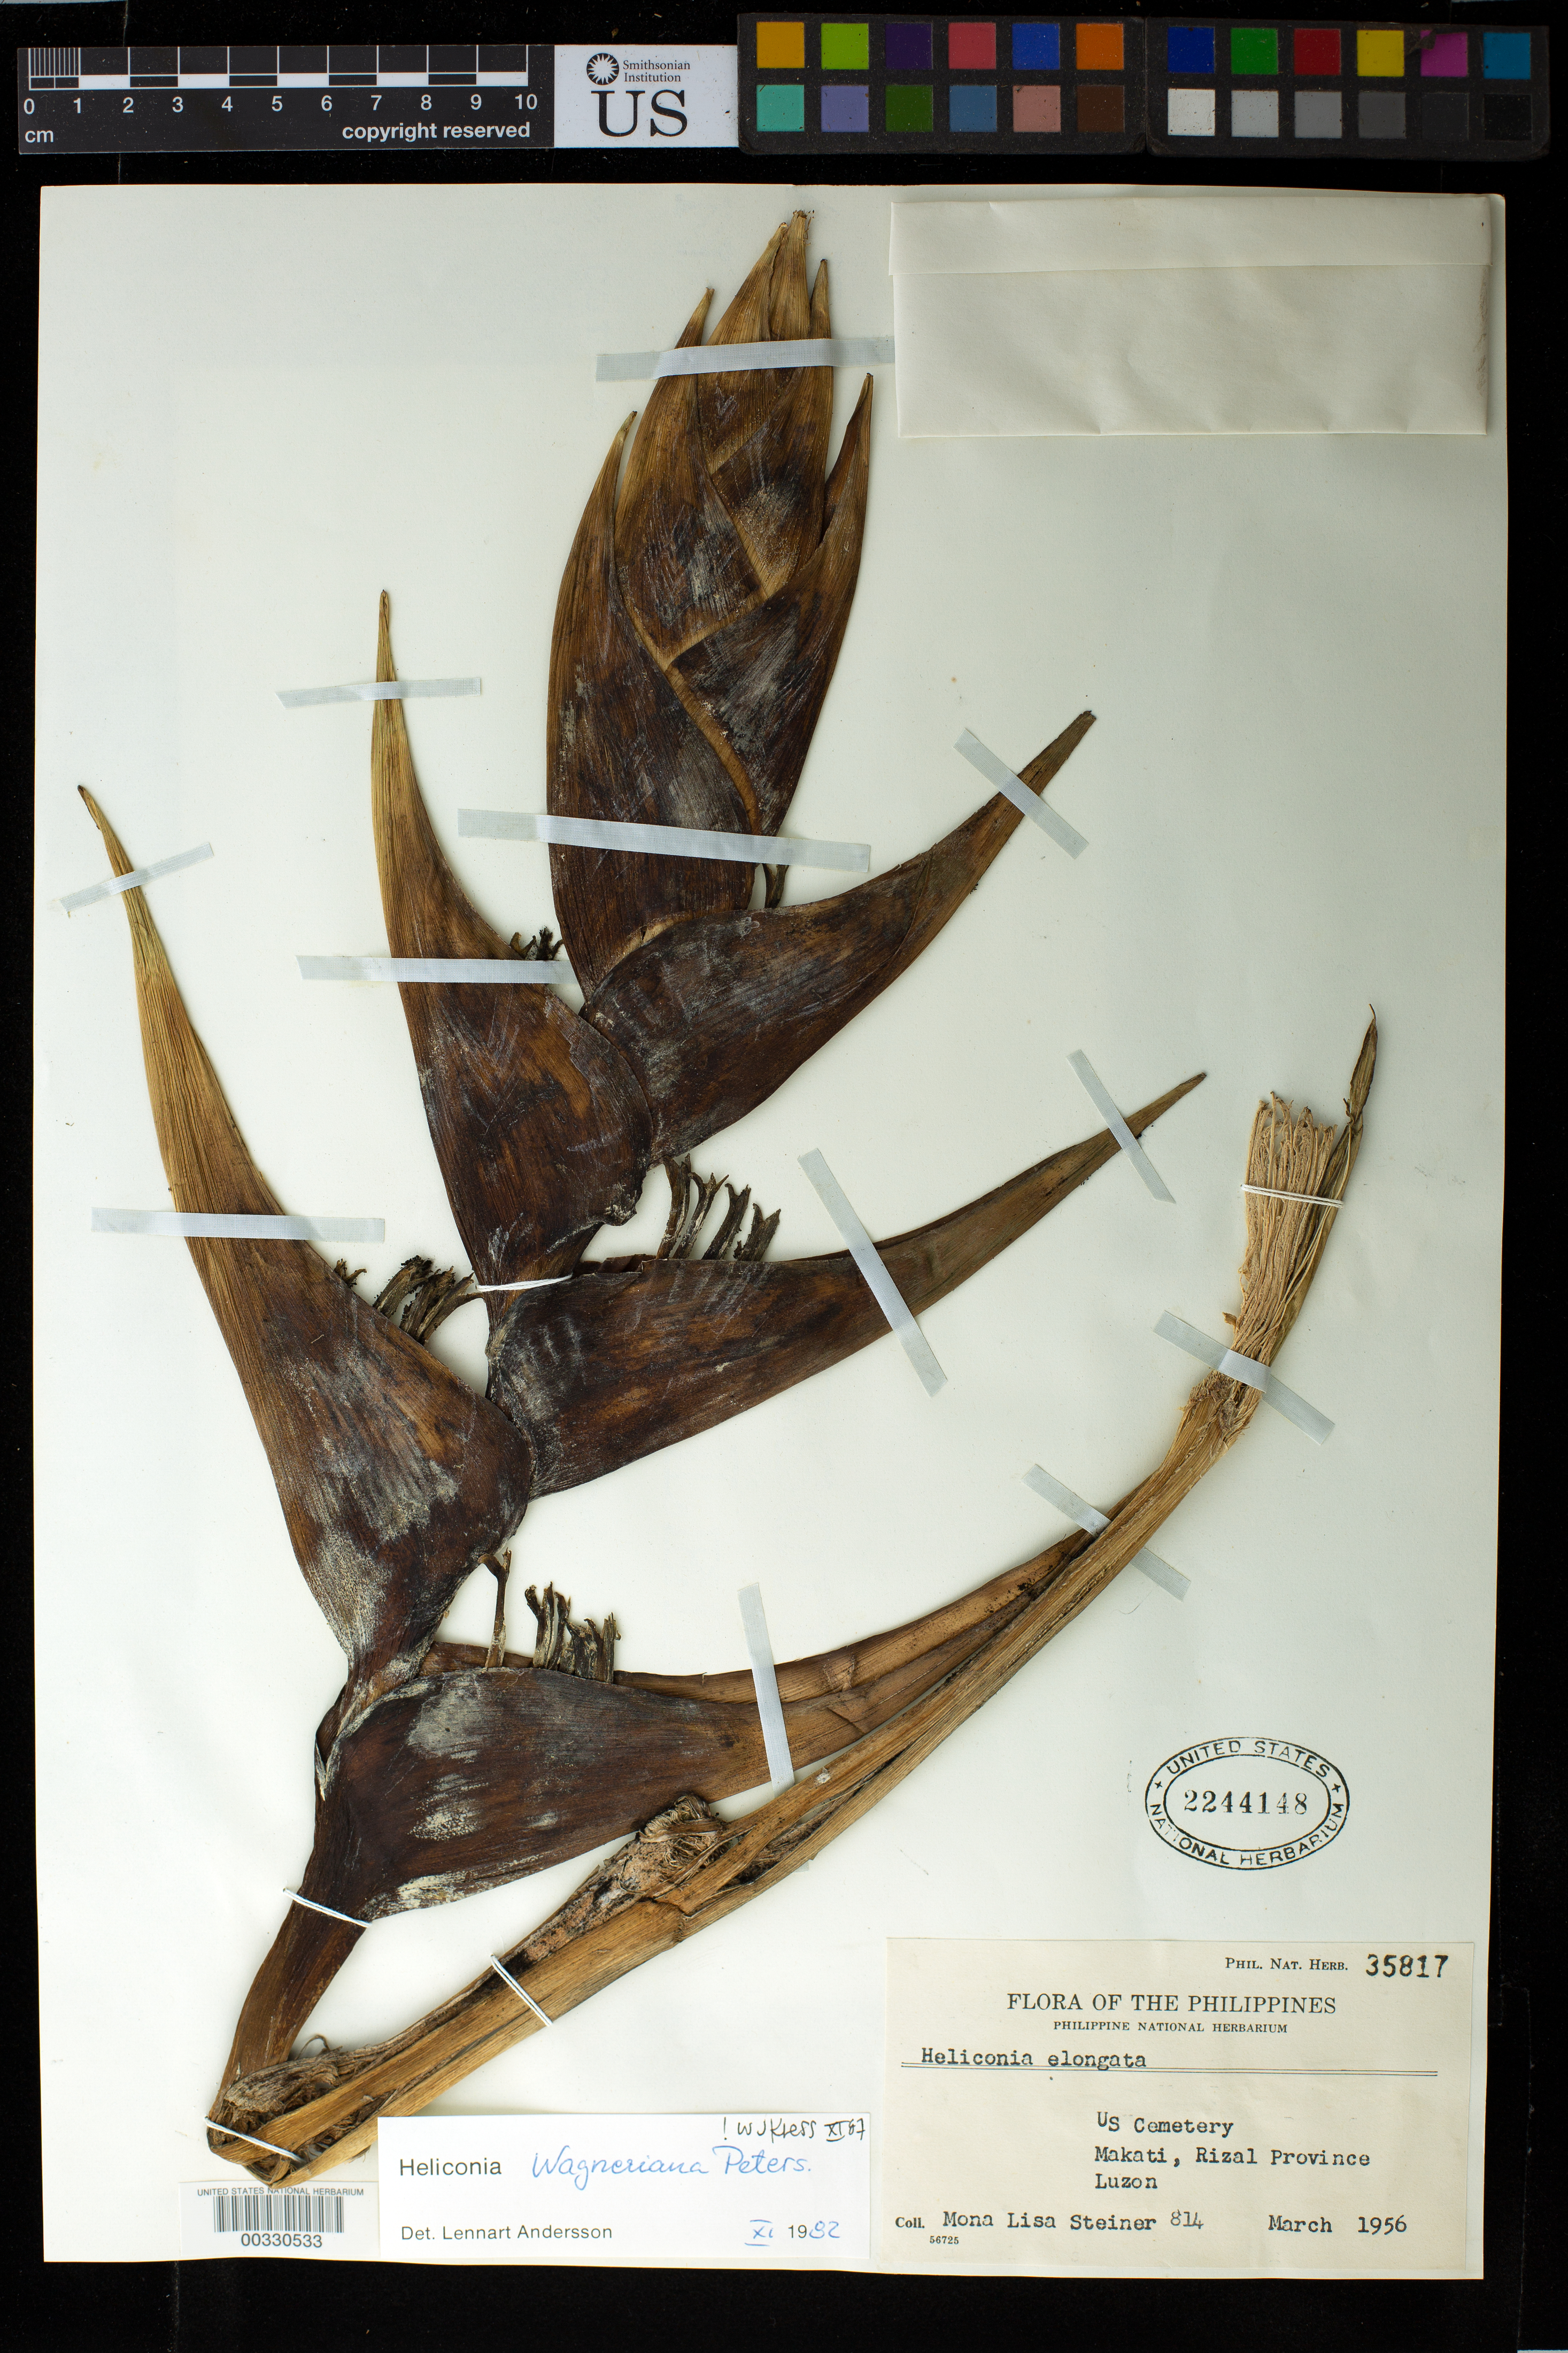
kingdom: Plantae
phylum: Tracheophyta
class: Liliopsida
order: Zingiberales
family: Heliconiaceae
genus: Heliconia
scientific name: Heliconia wagneriana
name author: Petersen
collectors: M. Steiner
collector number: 814 / Phil Nat Herb 35817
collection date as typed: Mar 1956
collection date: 1956-03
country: Philippines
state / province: National Capital Region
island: Luzon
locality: Us cemetery, makati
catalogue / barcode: US 2244148